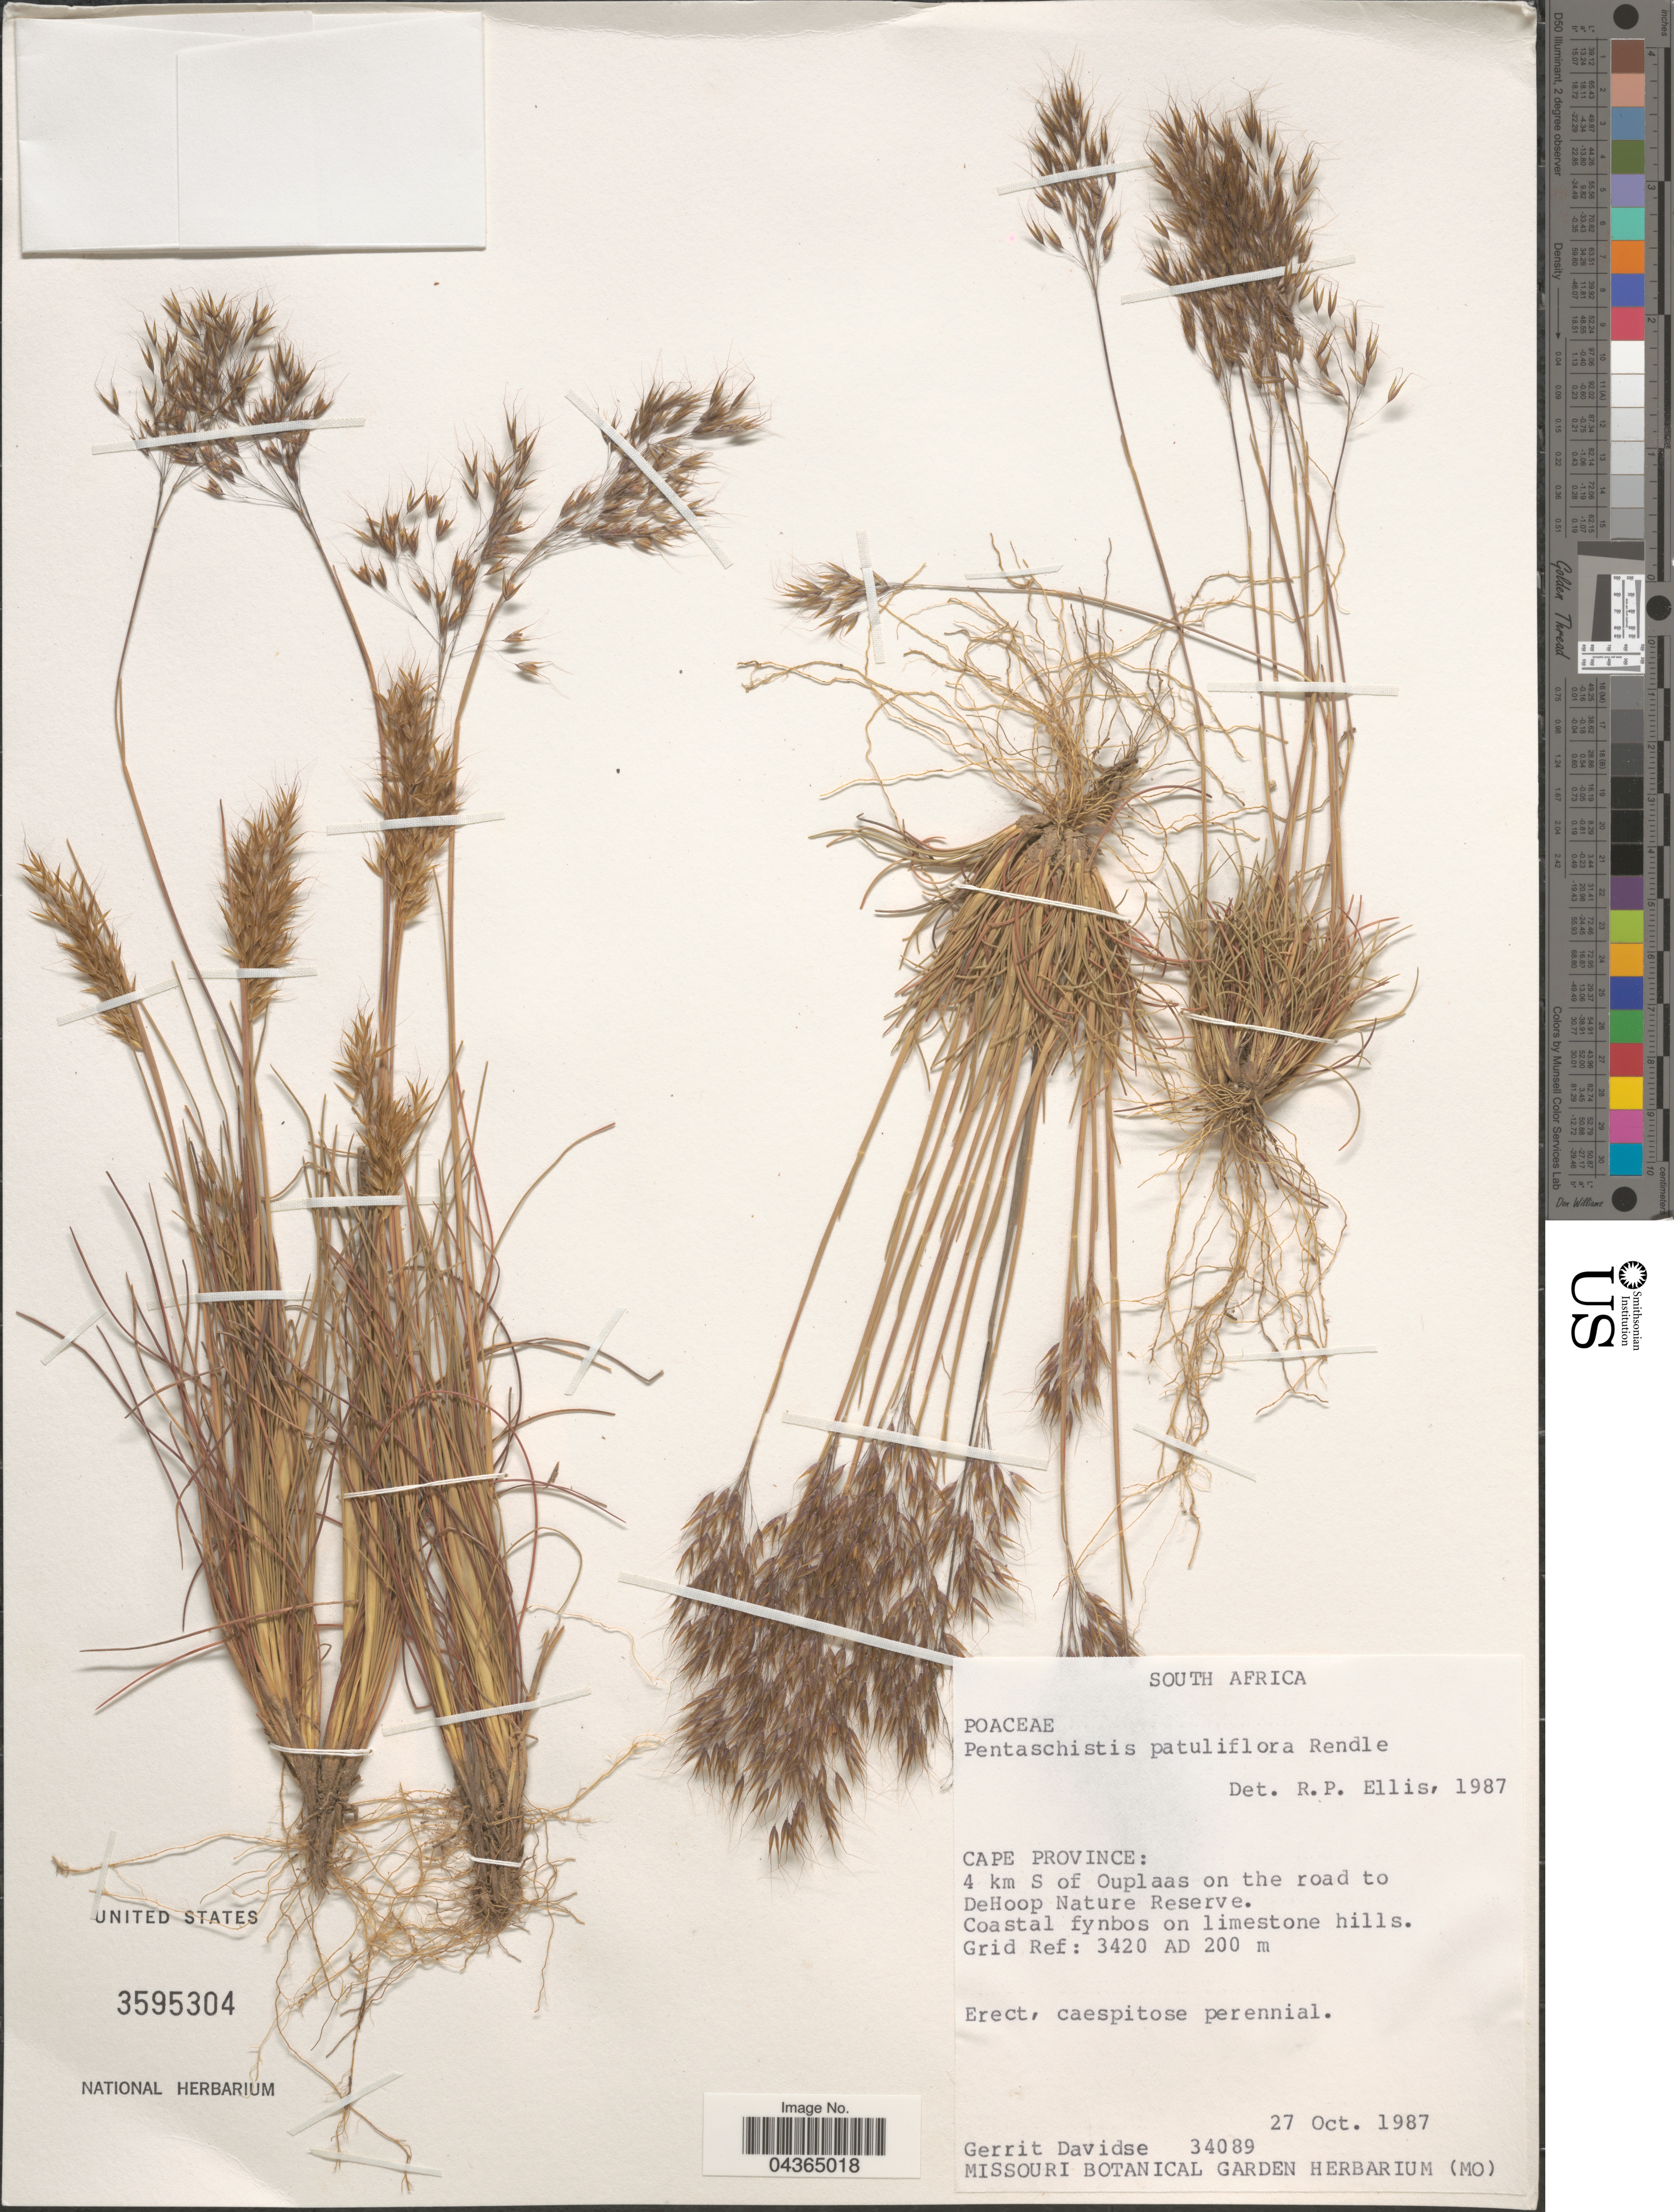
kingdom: Plantae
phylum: Tracheophyta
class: Liliopsida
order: Poales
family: Poaceae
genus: Pentameris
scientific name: Pentameris cirrhulosa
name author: (Nees) Steud.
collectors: G. Davidse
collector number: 34089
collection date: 1987-10-27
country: South Africa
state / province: Western Cape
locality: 4 km S of Ouplaas on the road to DeHoop Nature Reserve. Coastal fynbos on limestone hills. Grid Ref: 3420 AD.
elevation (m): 200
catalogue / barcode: US 3595304